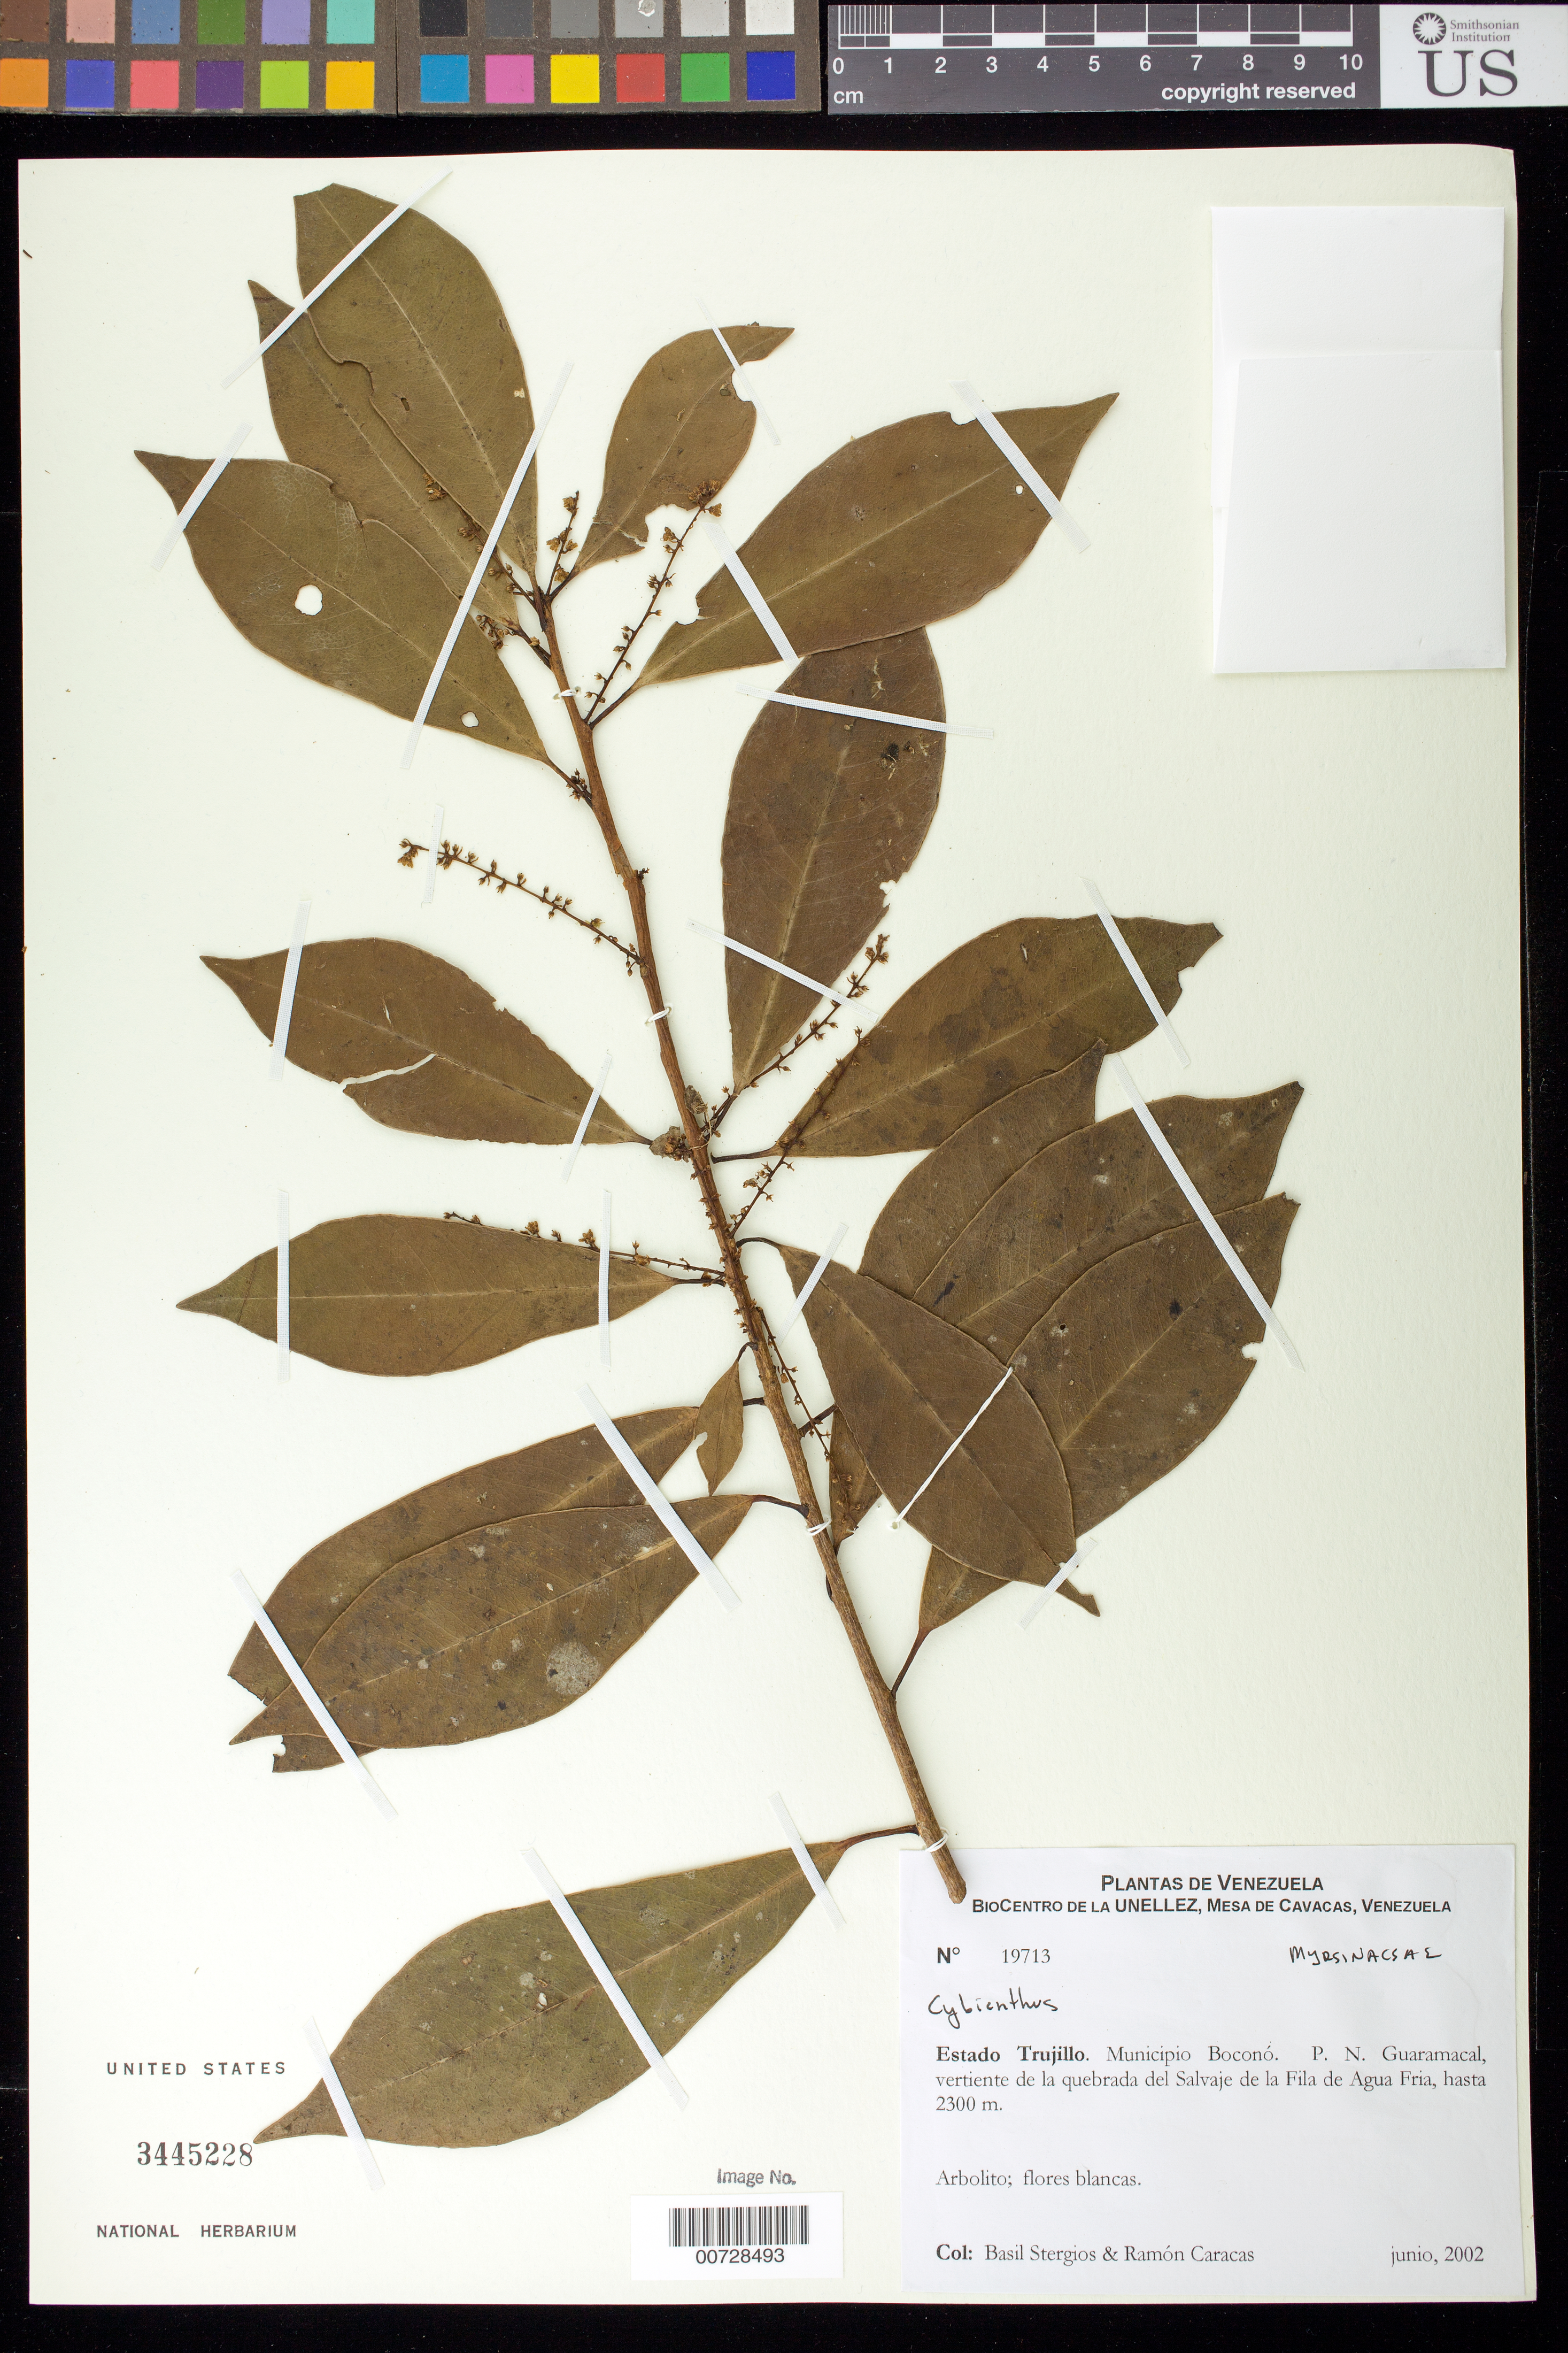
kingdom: Plantae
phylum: Tracheophyta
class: Magnoliopsida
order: Ericales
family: Primulaceae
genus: Cybianthus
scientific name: Cybianthus sp.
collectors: B. G. Stergios & R. Caracas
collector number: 19713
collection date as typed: Jun 2002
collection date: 2002-06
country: Venezuela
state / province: Trujillo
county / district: Boconó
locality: Parque Nacional Guaramacal, vertiente de la quebrada del Salvaje de la Fila de Agua Fria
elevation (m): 2300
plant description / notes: PORT, US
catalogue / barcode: US 3445228